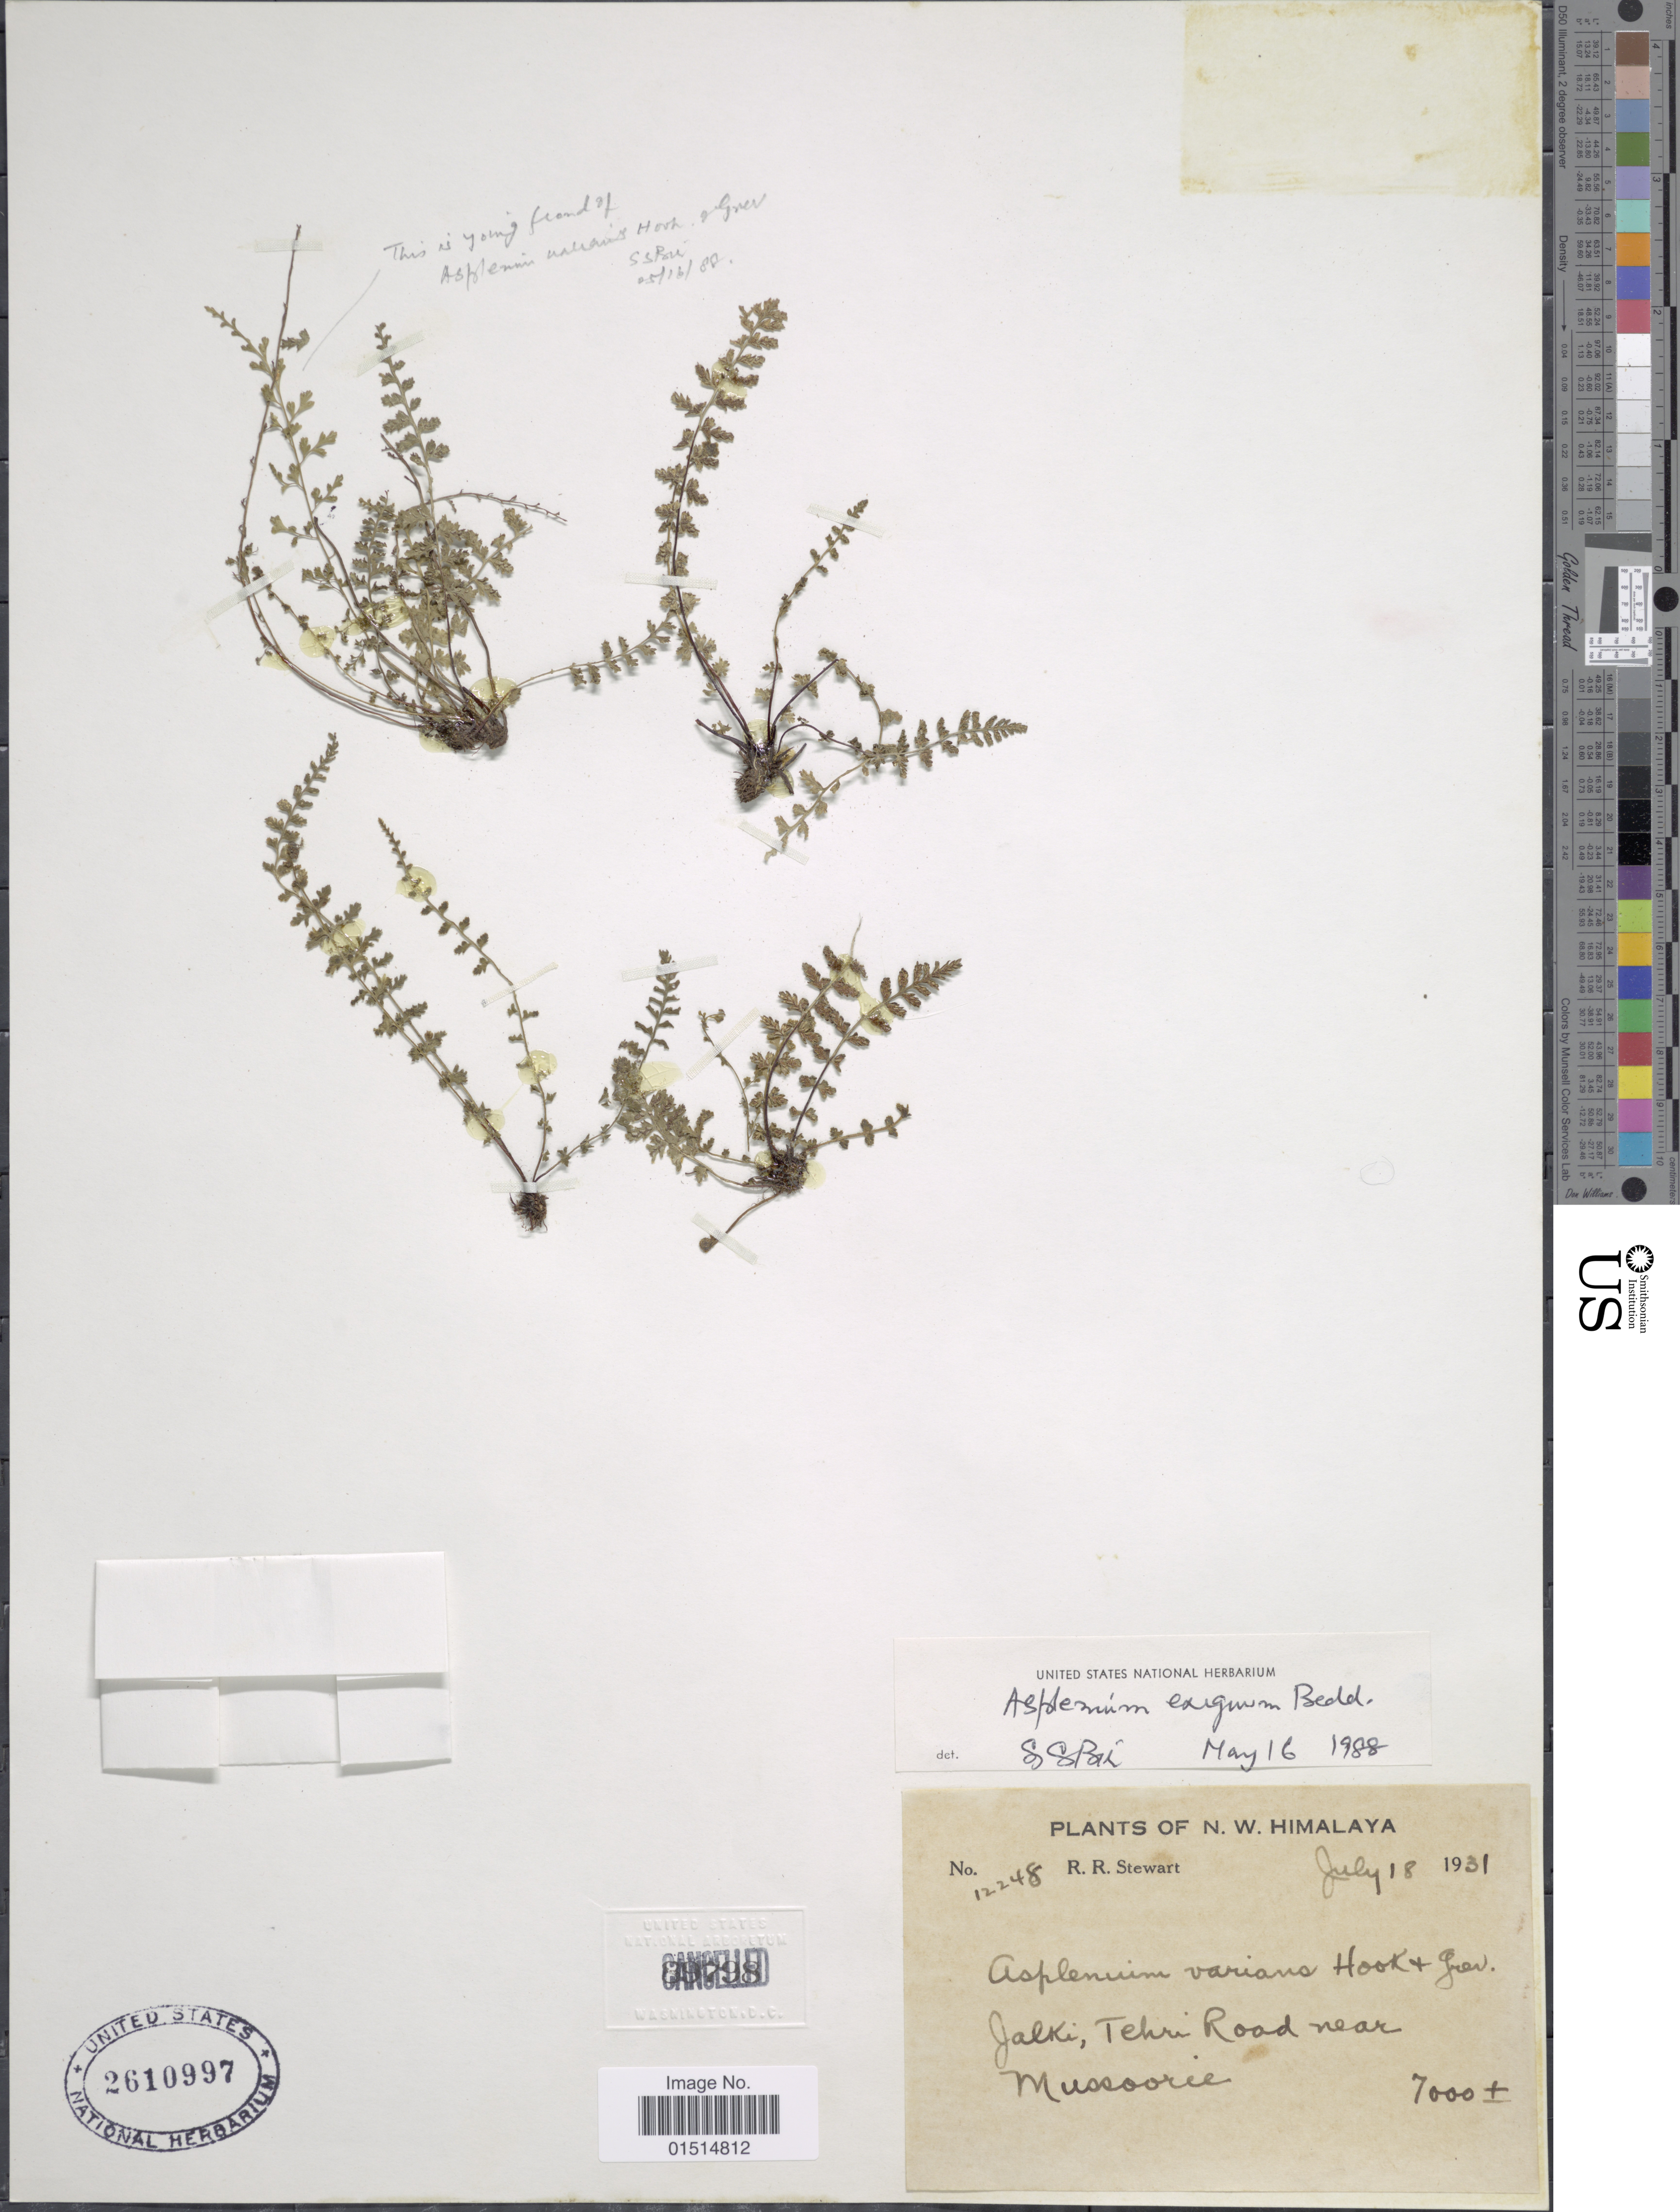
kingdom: Plantae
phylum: Tracheophyta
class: Polypodiopsida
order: Polypodiales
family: Aspleniaceae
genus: Asplenium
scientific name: Asplenium exiguum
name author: Bedd.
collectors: R. R. Stewart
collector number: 12248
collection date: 1931-07-18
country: India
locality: N.W. Himalaya, Jalki, Tehri road near Mussoorie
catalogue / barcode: US 2610997